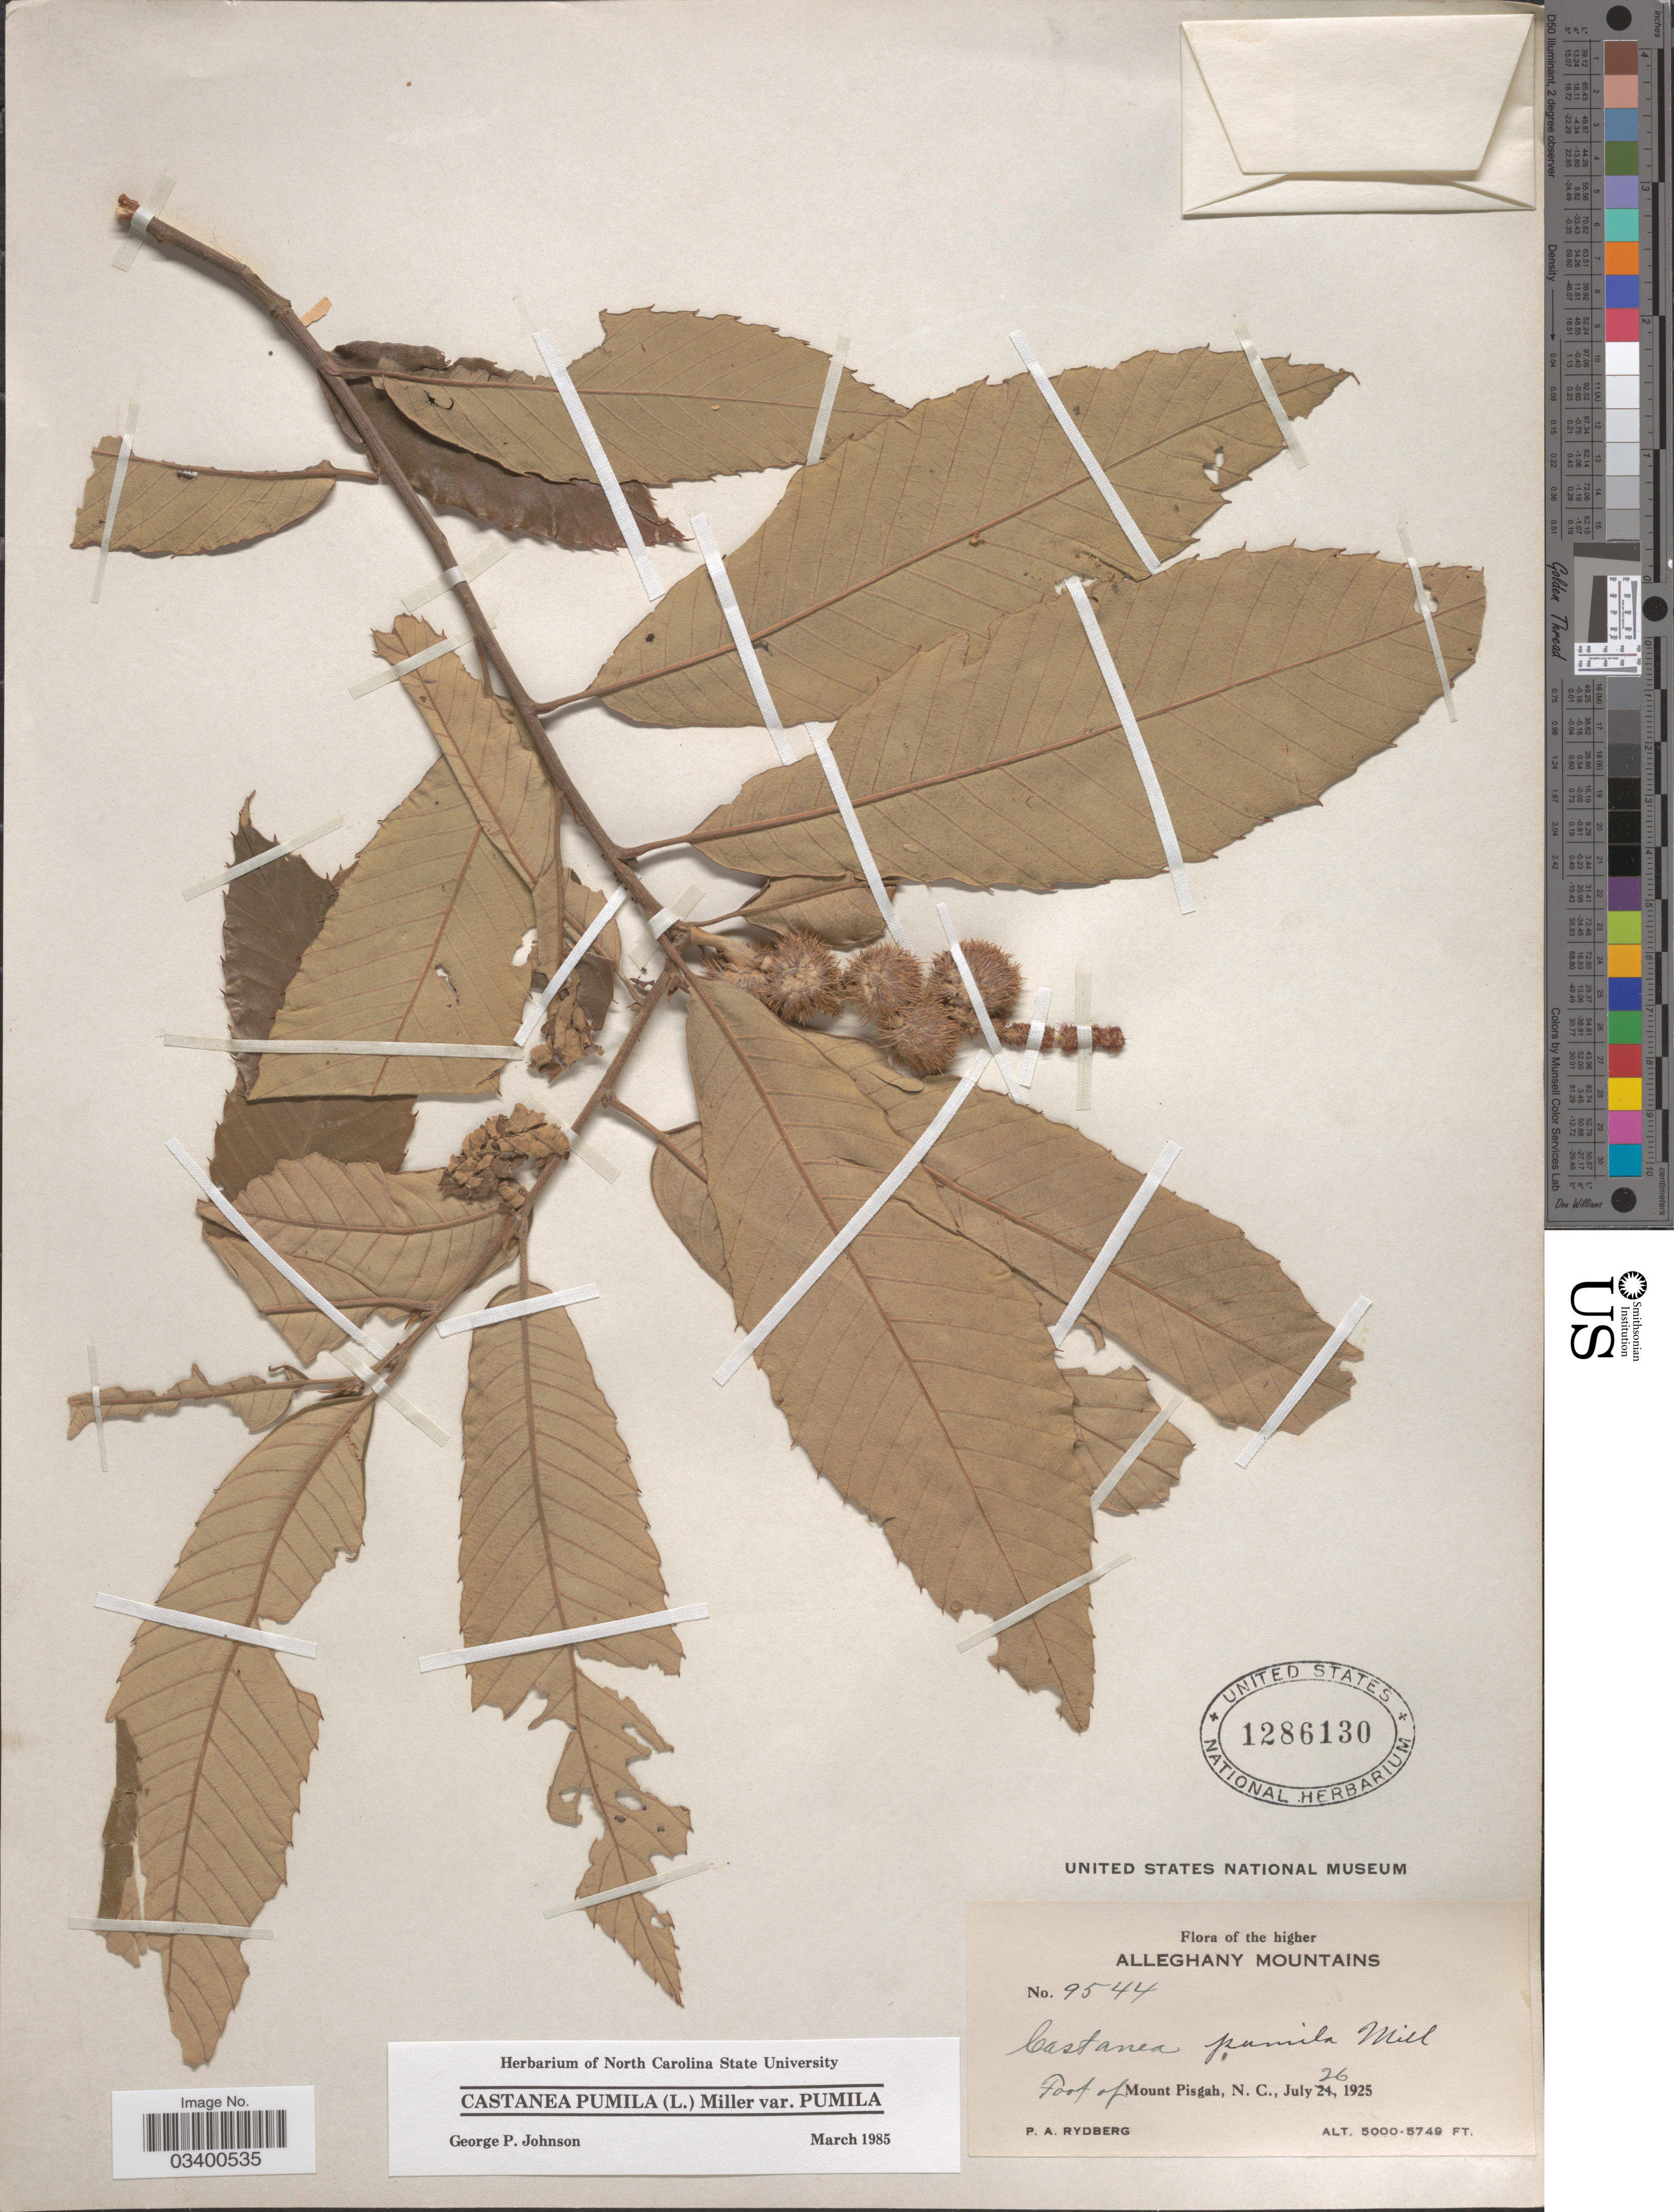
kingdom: Plantae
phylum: Tracheophyta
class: Magnoliopsida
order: Fagales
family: Fagaceae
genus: Castanea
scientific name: Castanea pumila var. pumila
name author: (L.) Mill.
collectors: P. A. Rydberg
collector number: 9544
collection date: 1925-07-26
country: United States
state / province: North Carolina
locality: The higher Alleghany Mountains. Foot of Mount Pisgah.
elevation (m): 1524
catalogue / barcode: US 1286130